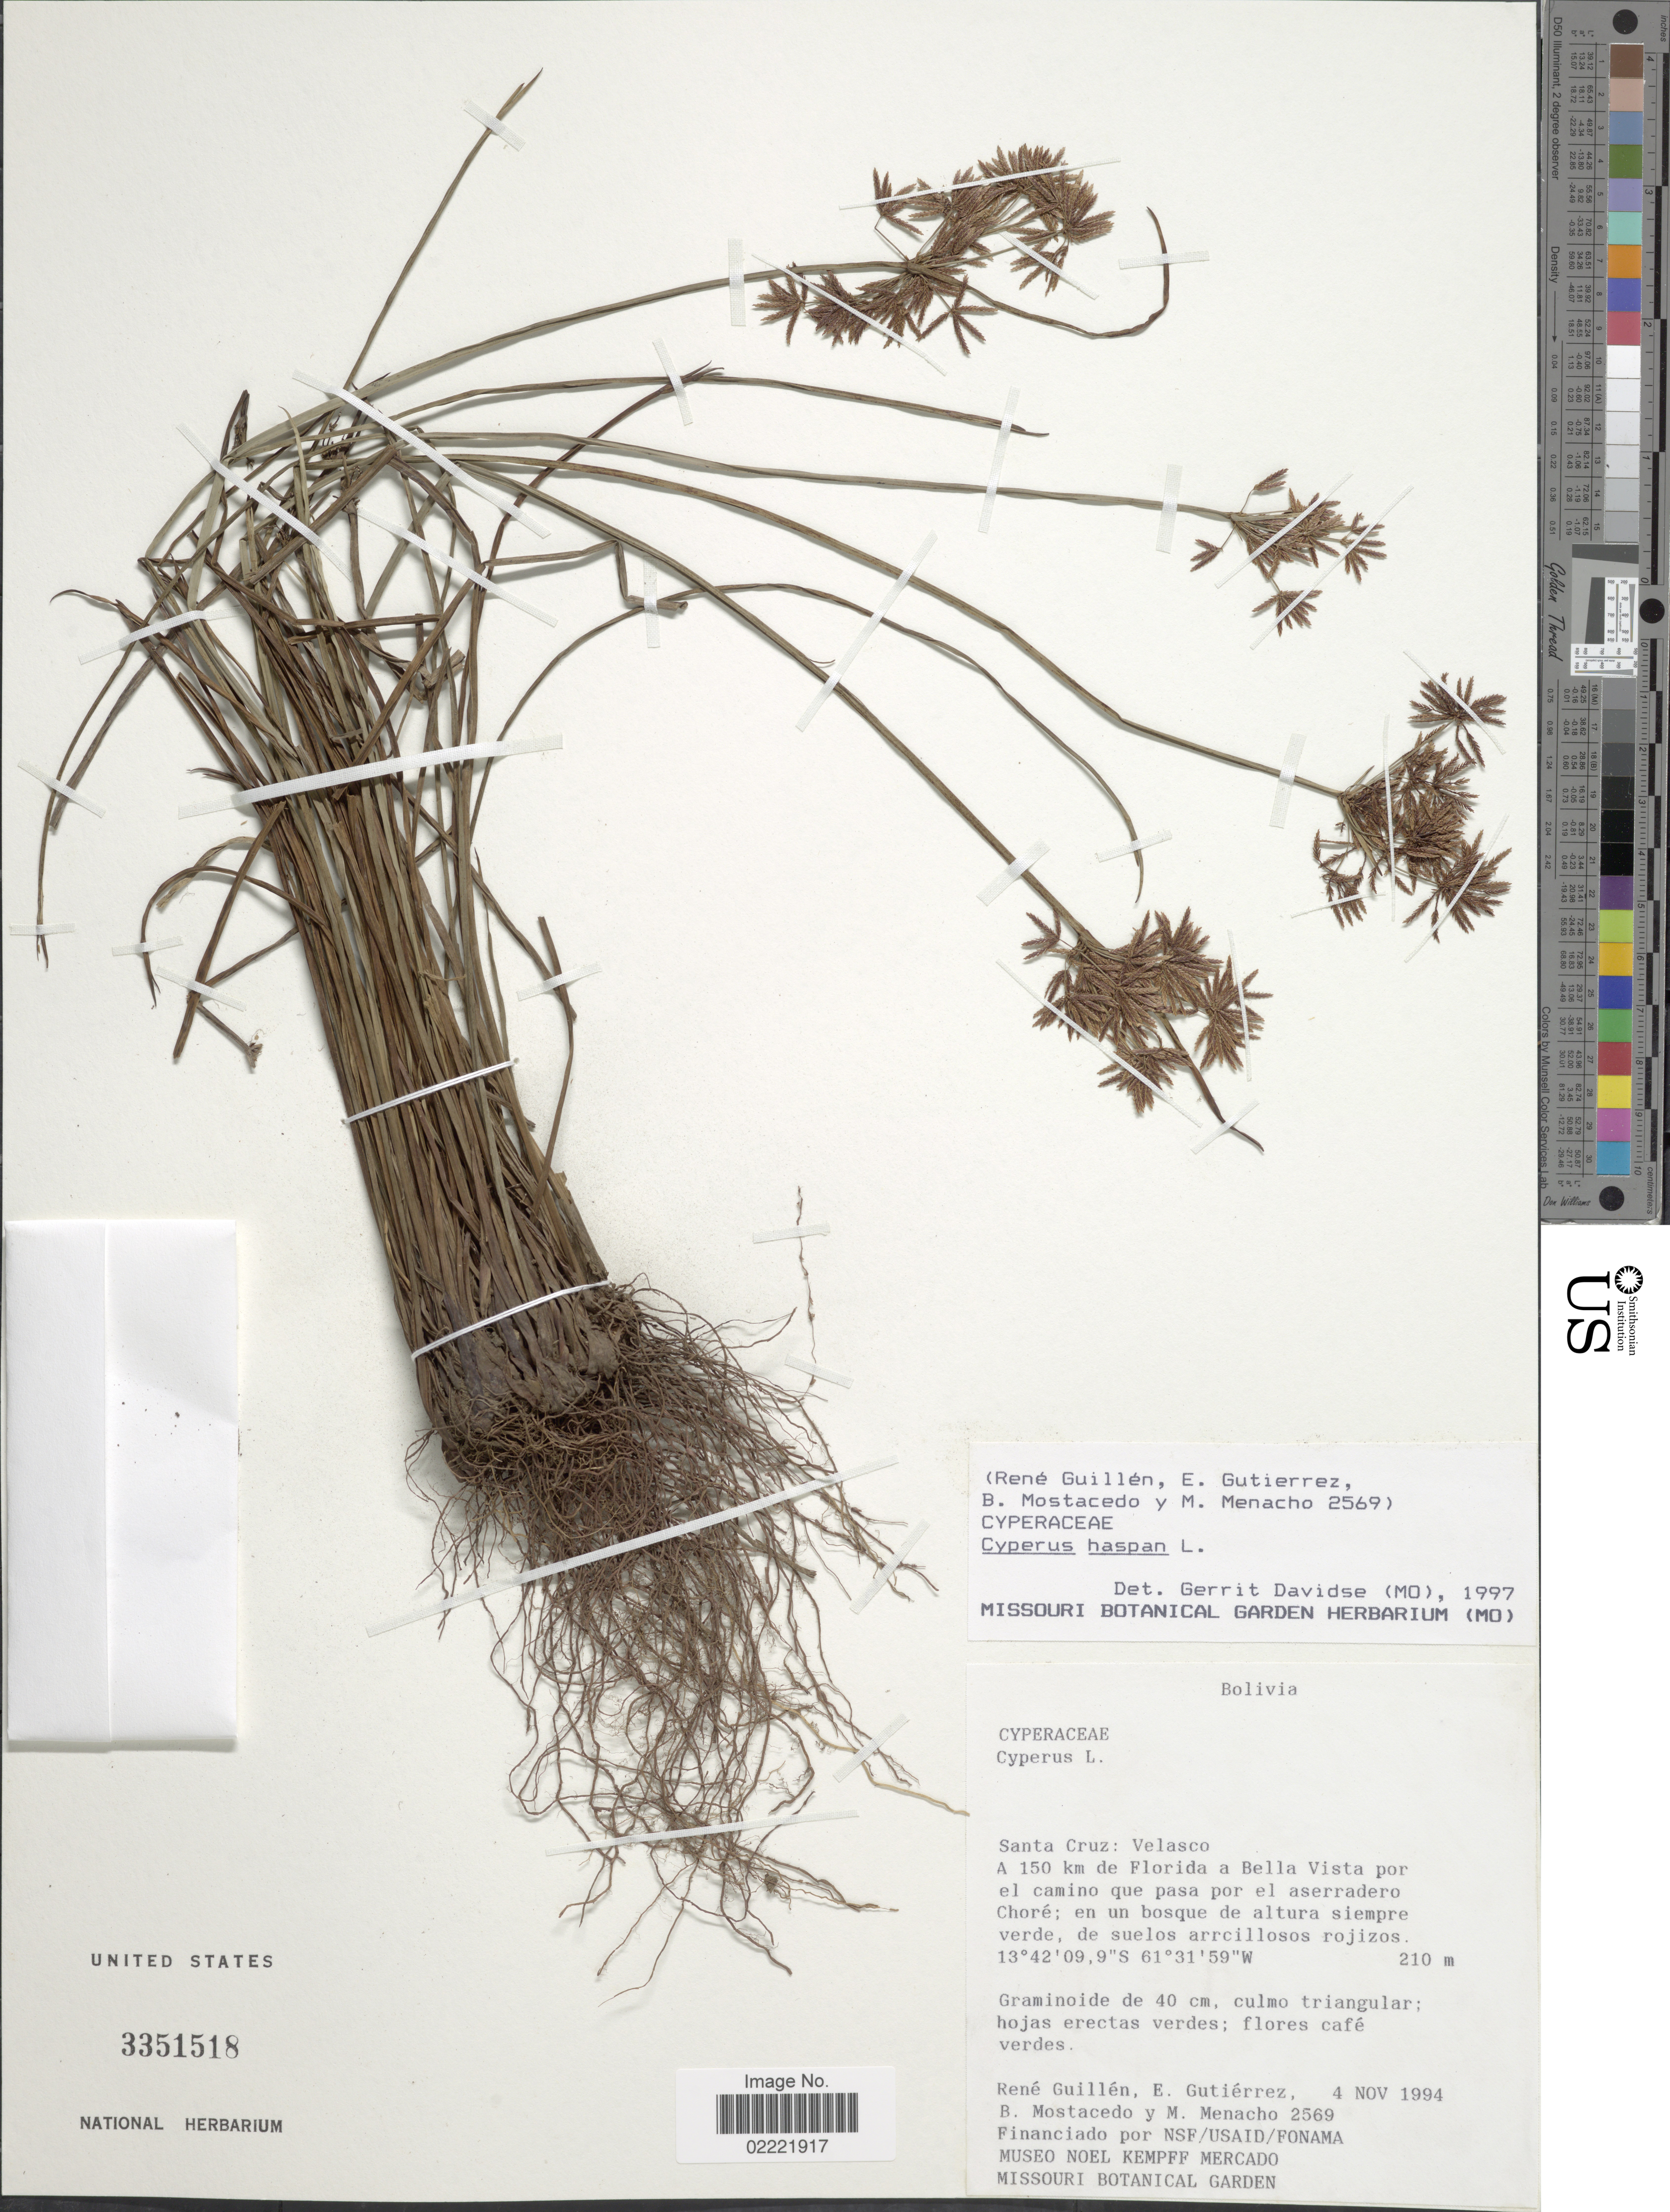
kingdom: Plantae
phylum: Tracheophyta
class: Liliopsida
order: Poales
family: Cyperaceae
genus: Cyperus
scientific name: Cyperus haspan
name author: L.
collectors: R. Guillen, E. Gutiérrez, B. Mostacedo & M. Menacho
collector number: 2569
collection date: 1994-11-04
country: Bolivia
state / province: Santa Cruz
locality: Velasco, a 150 km de Florida a Bella Vista por el camino que pasa por el aserradero Chore: en un bosque altura siempre verde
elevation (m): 210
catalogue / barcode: US 3351518